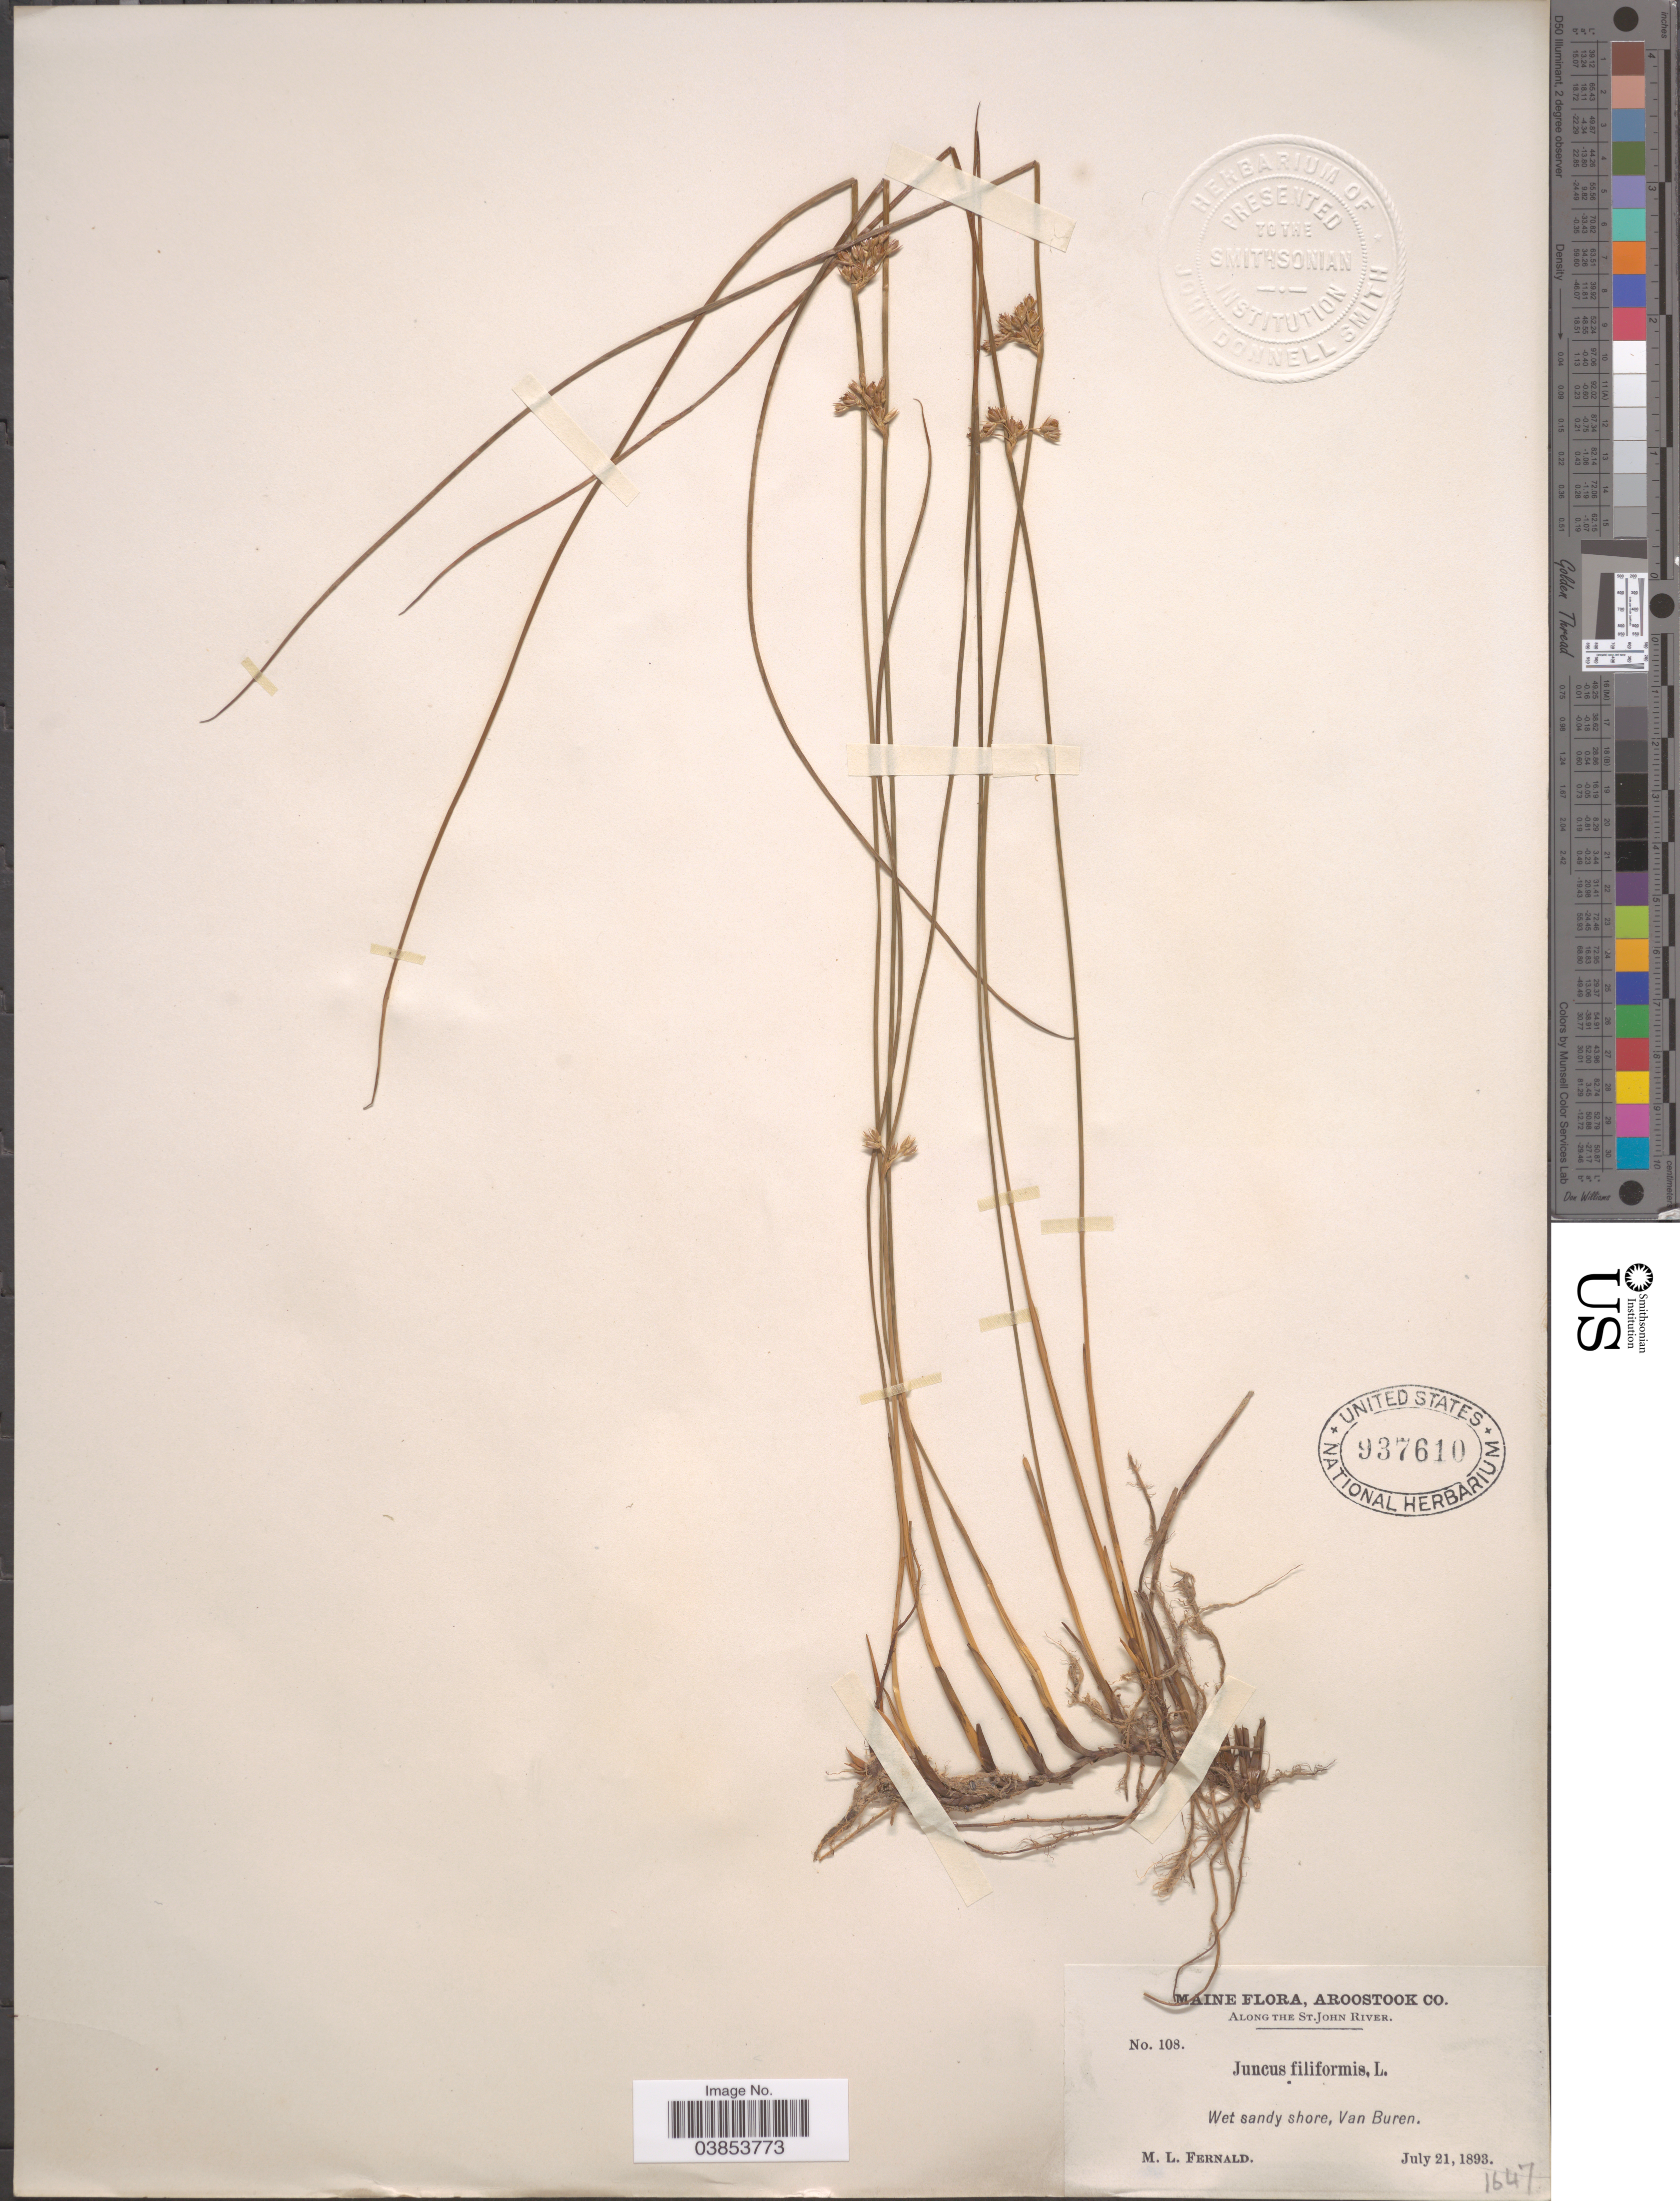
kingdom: Plantae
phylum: Tracheophyta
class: Liliopsida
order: Poales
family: Juncaceae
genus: Juncus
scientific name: Juncus filiformis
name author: L.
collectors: M. L. Fernald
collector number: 108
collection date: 1893-07-21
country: United States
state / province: Maine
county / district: Aroostook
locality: Along The St. John River. Van Buren.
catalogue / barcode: US 937610